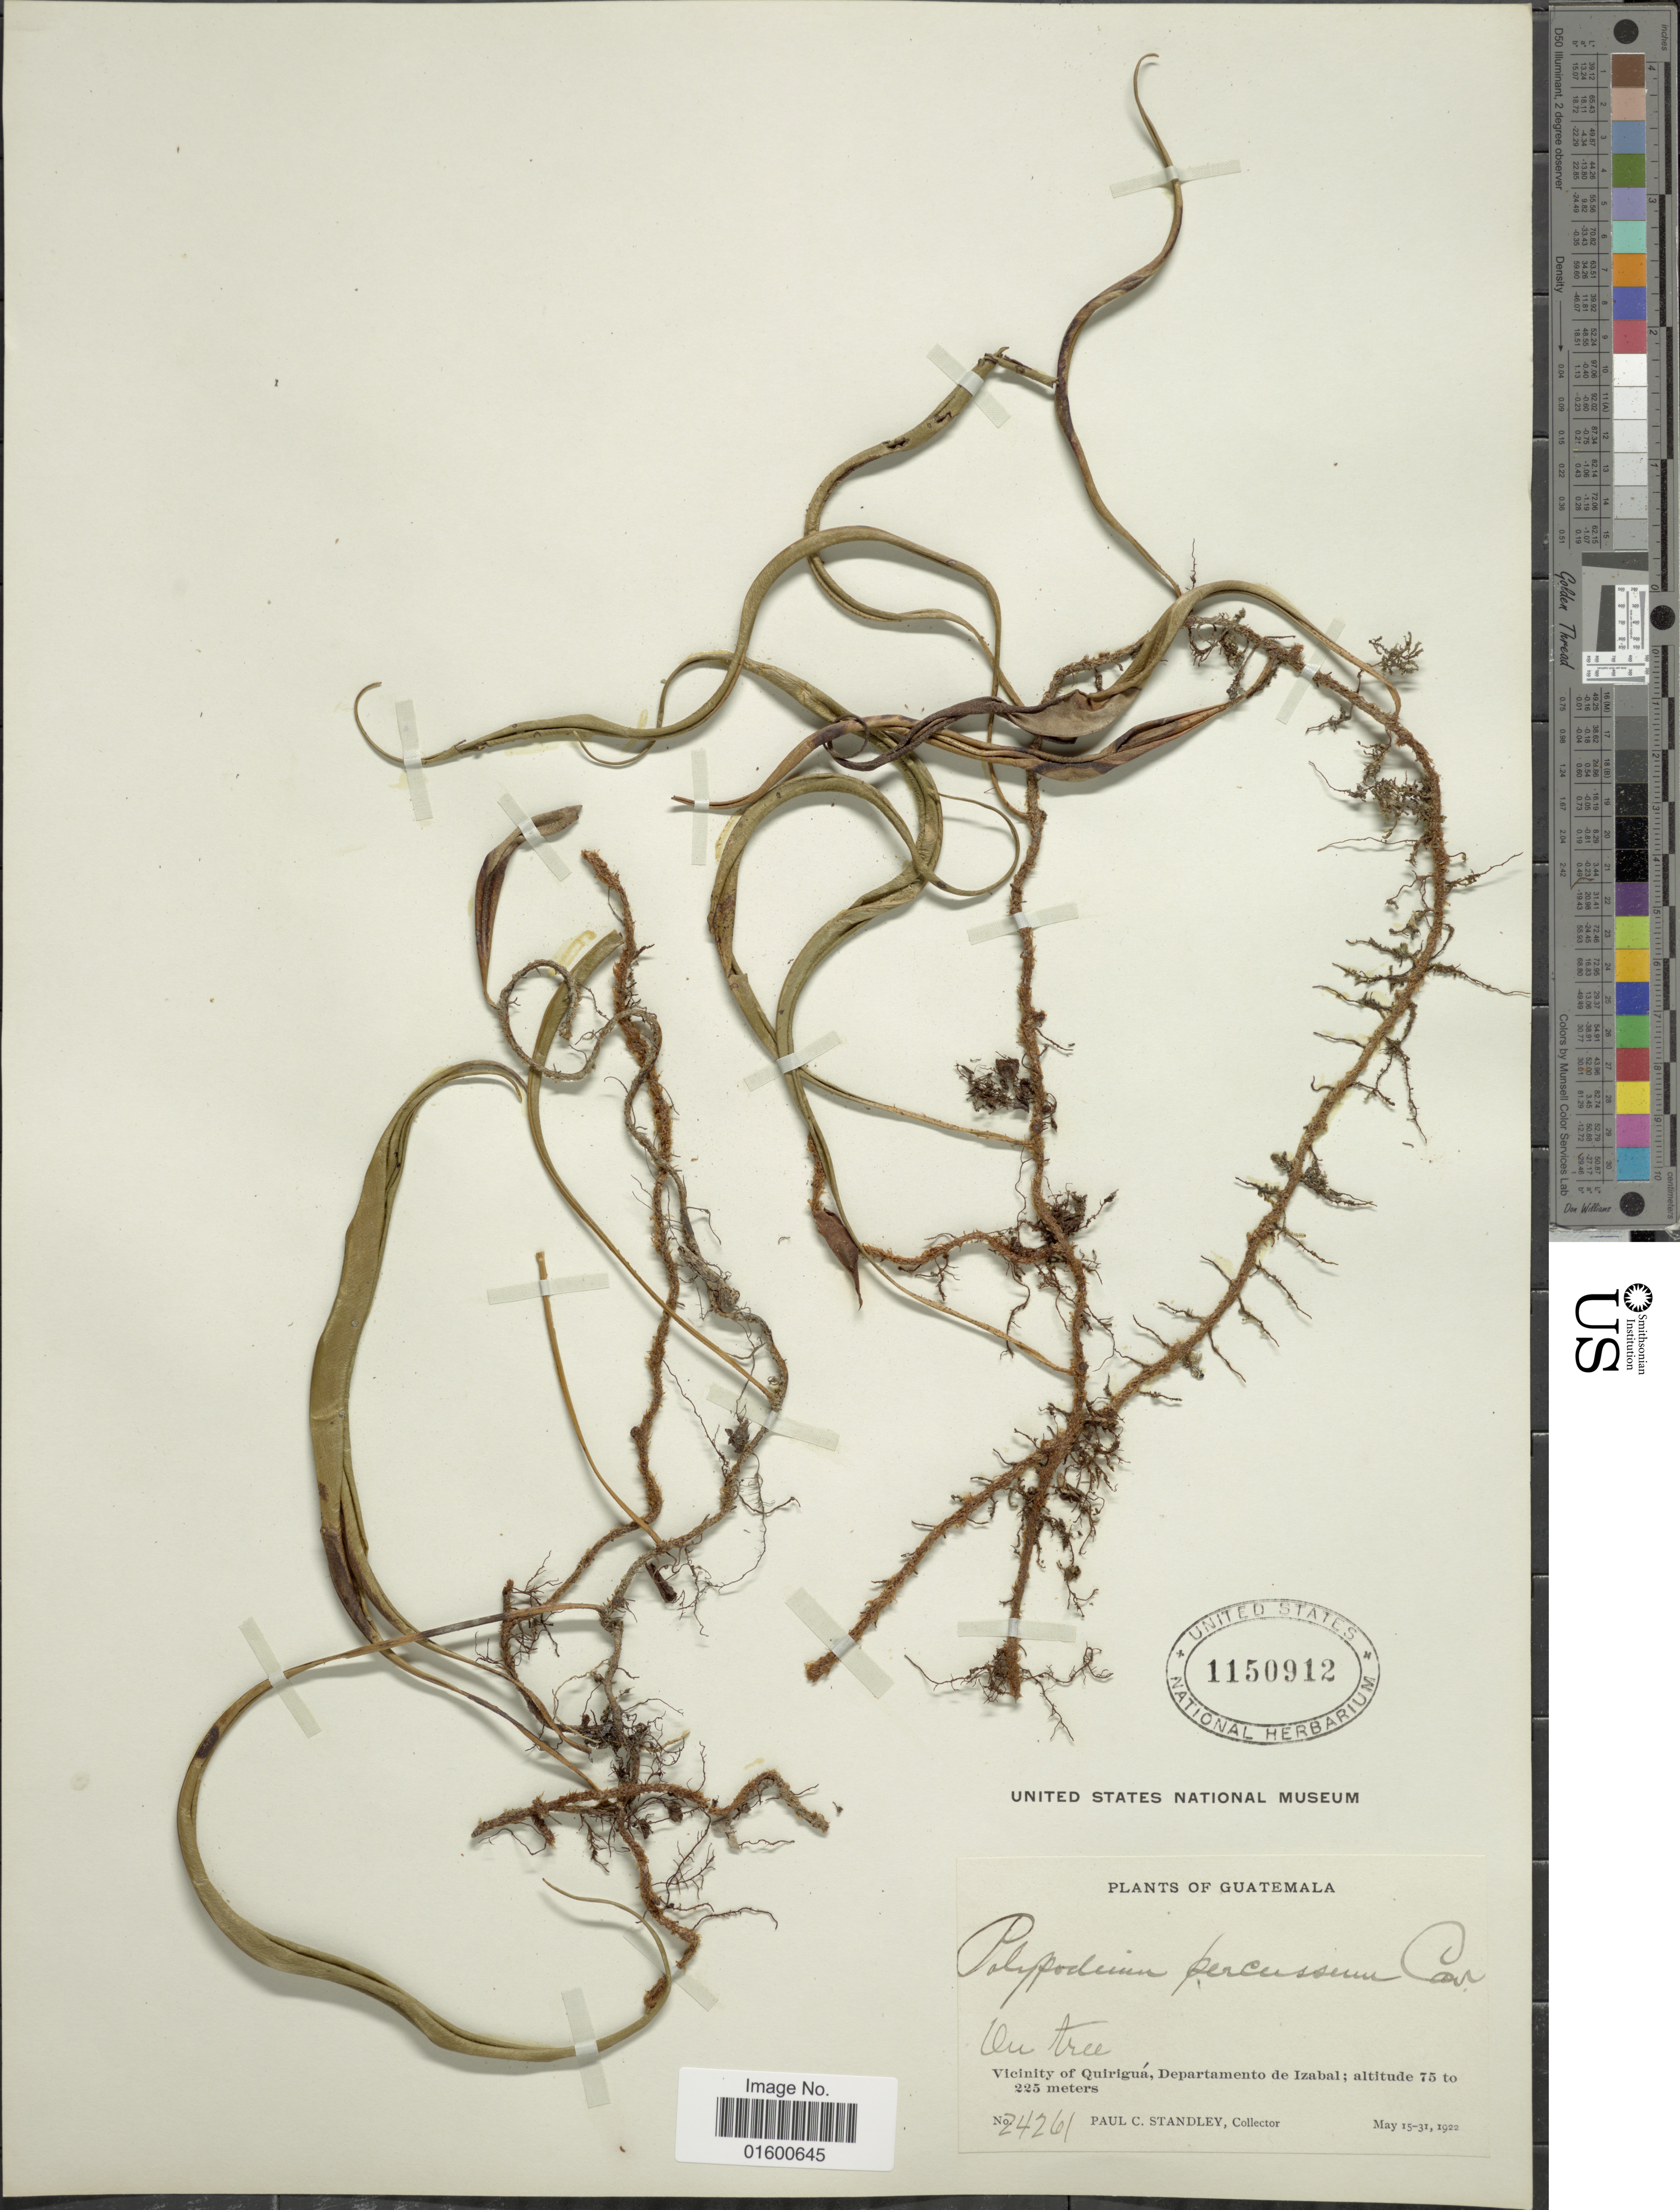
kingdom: Plantae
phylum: Tracheophyta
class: Polypodiopsida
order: Polypodiales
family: Polypodiaceae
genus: Microgramma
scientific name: Microgramma percussa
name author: (Cav.) de la Sota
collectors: P. C. Standley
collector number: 24261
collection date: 1922-05-15/1922-05-31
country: Guatemala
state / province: Izabal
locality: Vicinity of Quirigua, Departamento de Izabal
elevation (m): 75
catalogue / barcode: US 1150912